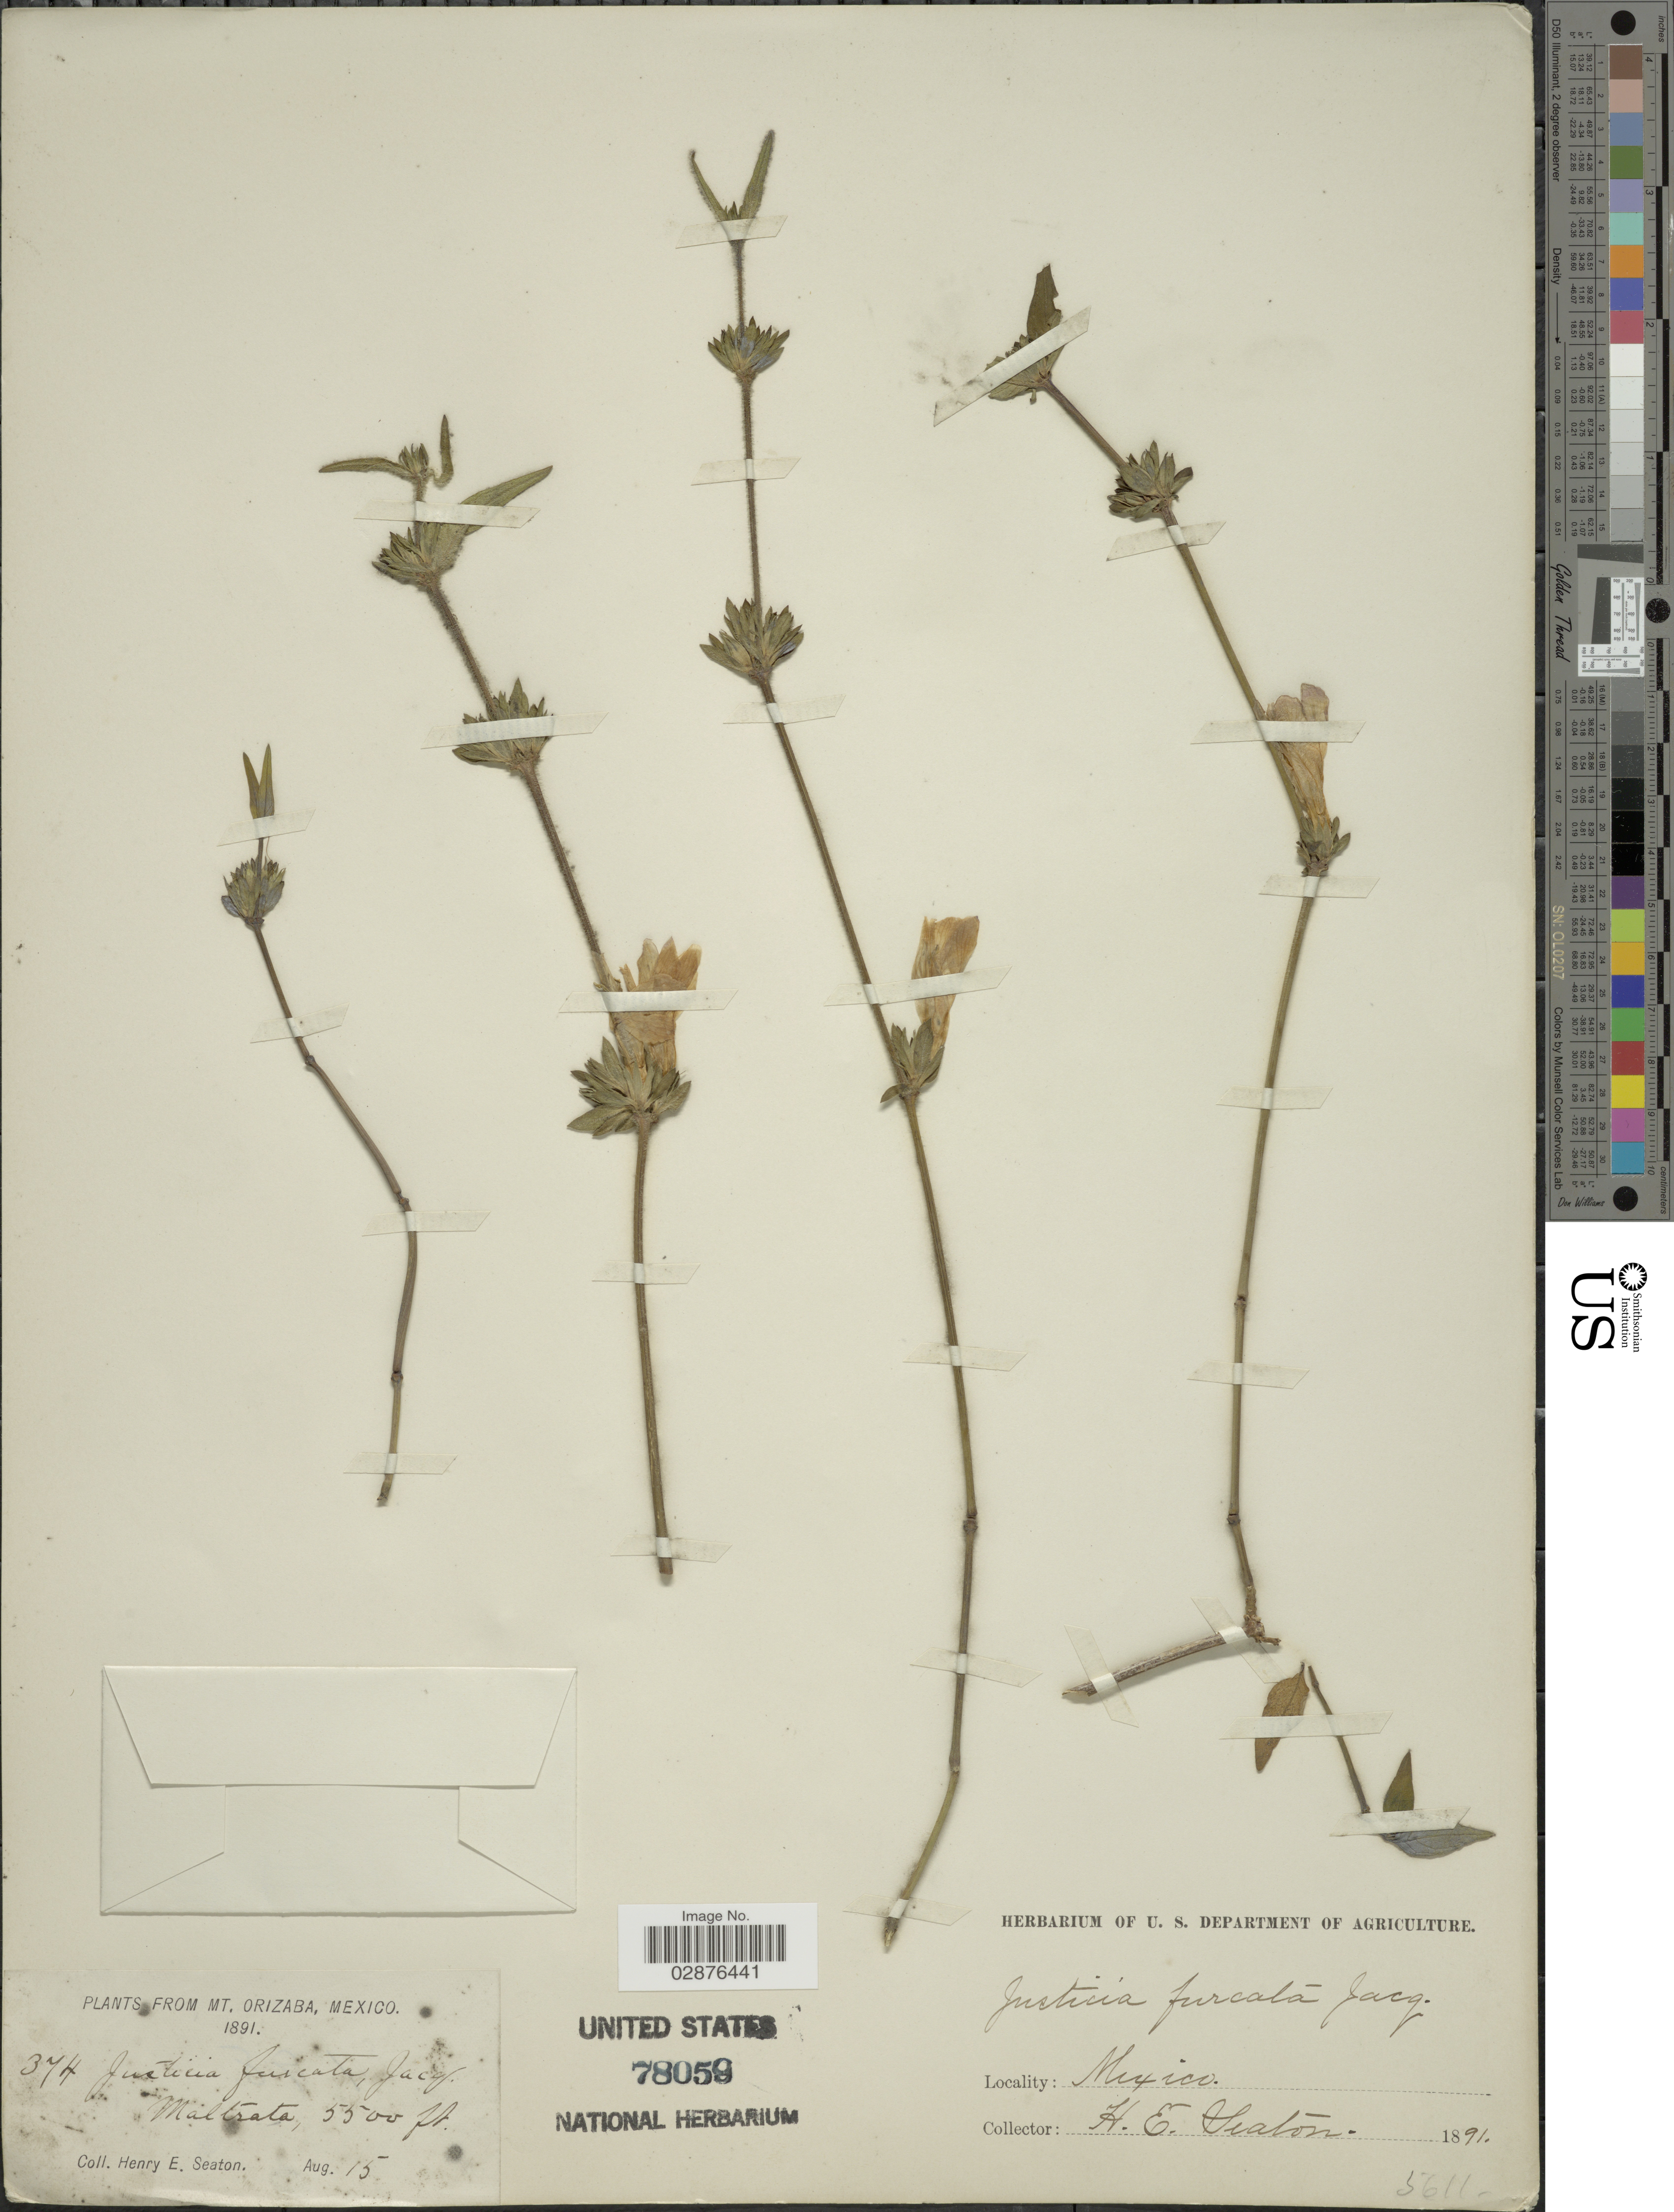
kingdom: Plantae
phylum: Tracheophyta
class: Magnoliopsida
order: Lamiales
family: Acanthaceae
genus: Justicia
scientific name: Justicia furcata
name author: Lam.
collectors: H. E. Seaton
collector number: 374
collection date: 1891-08-15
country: Mexico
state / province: Veracruz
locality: Mt. Orizaba. Maltrata.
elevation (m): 1676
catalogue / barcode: US 78059